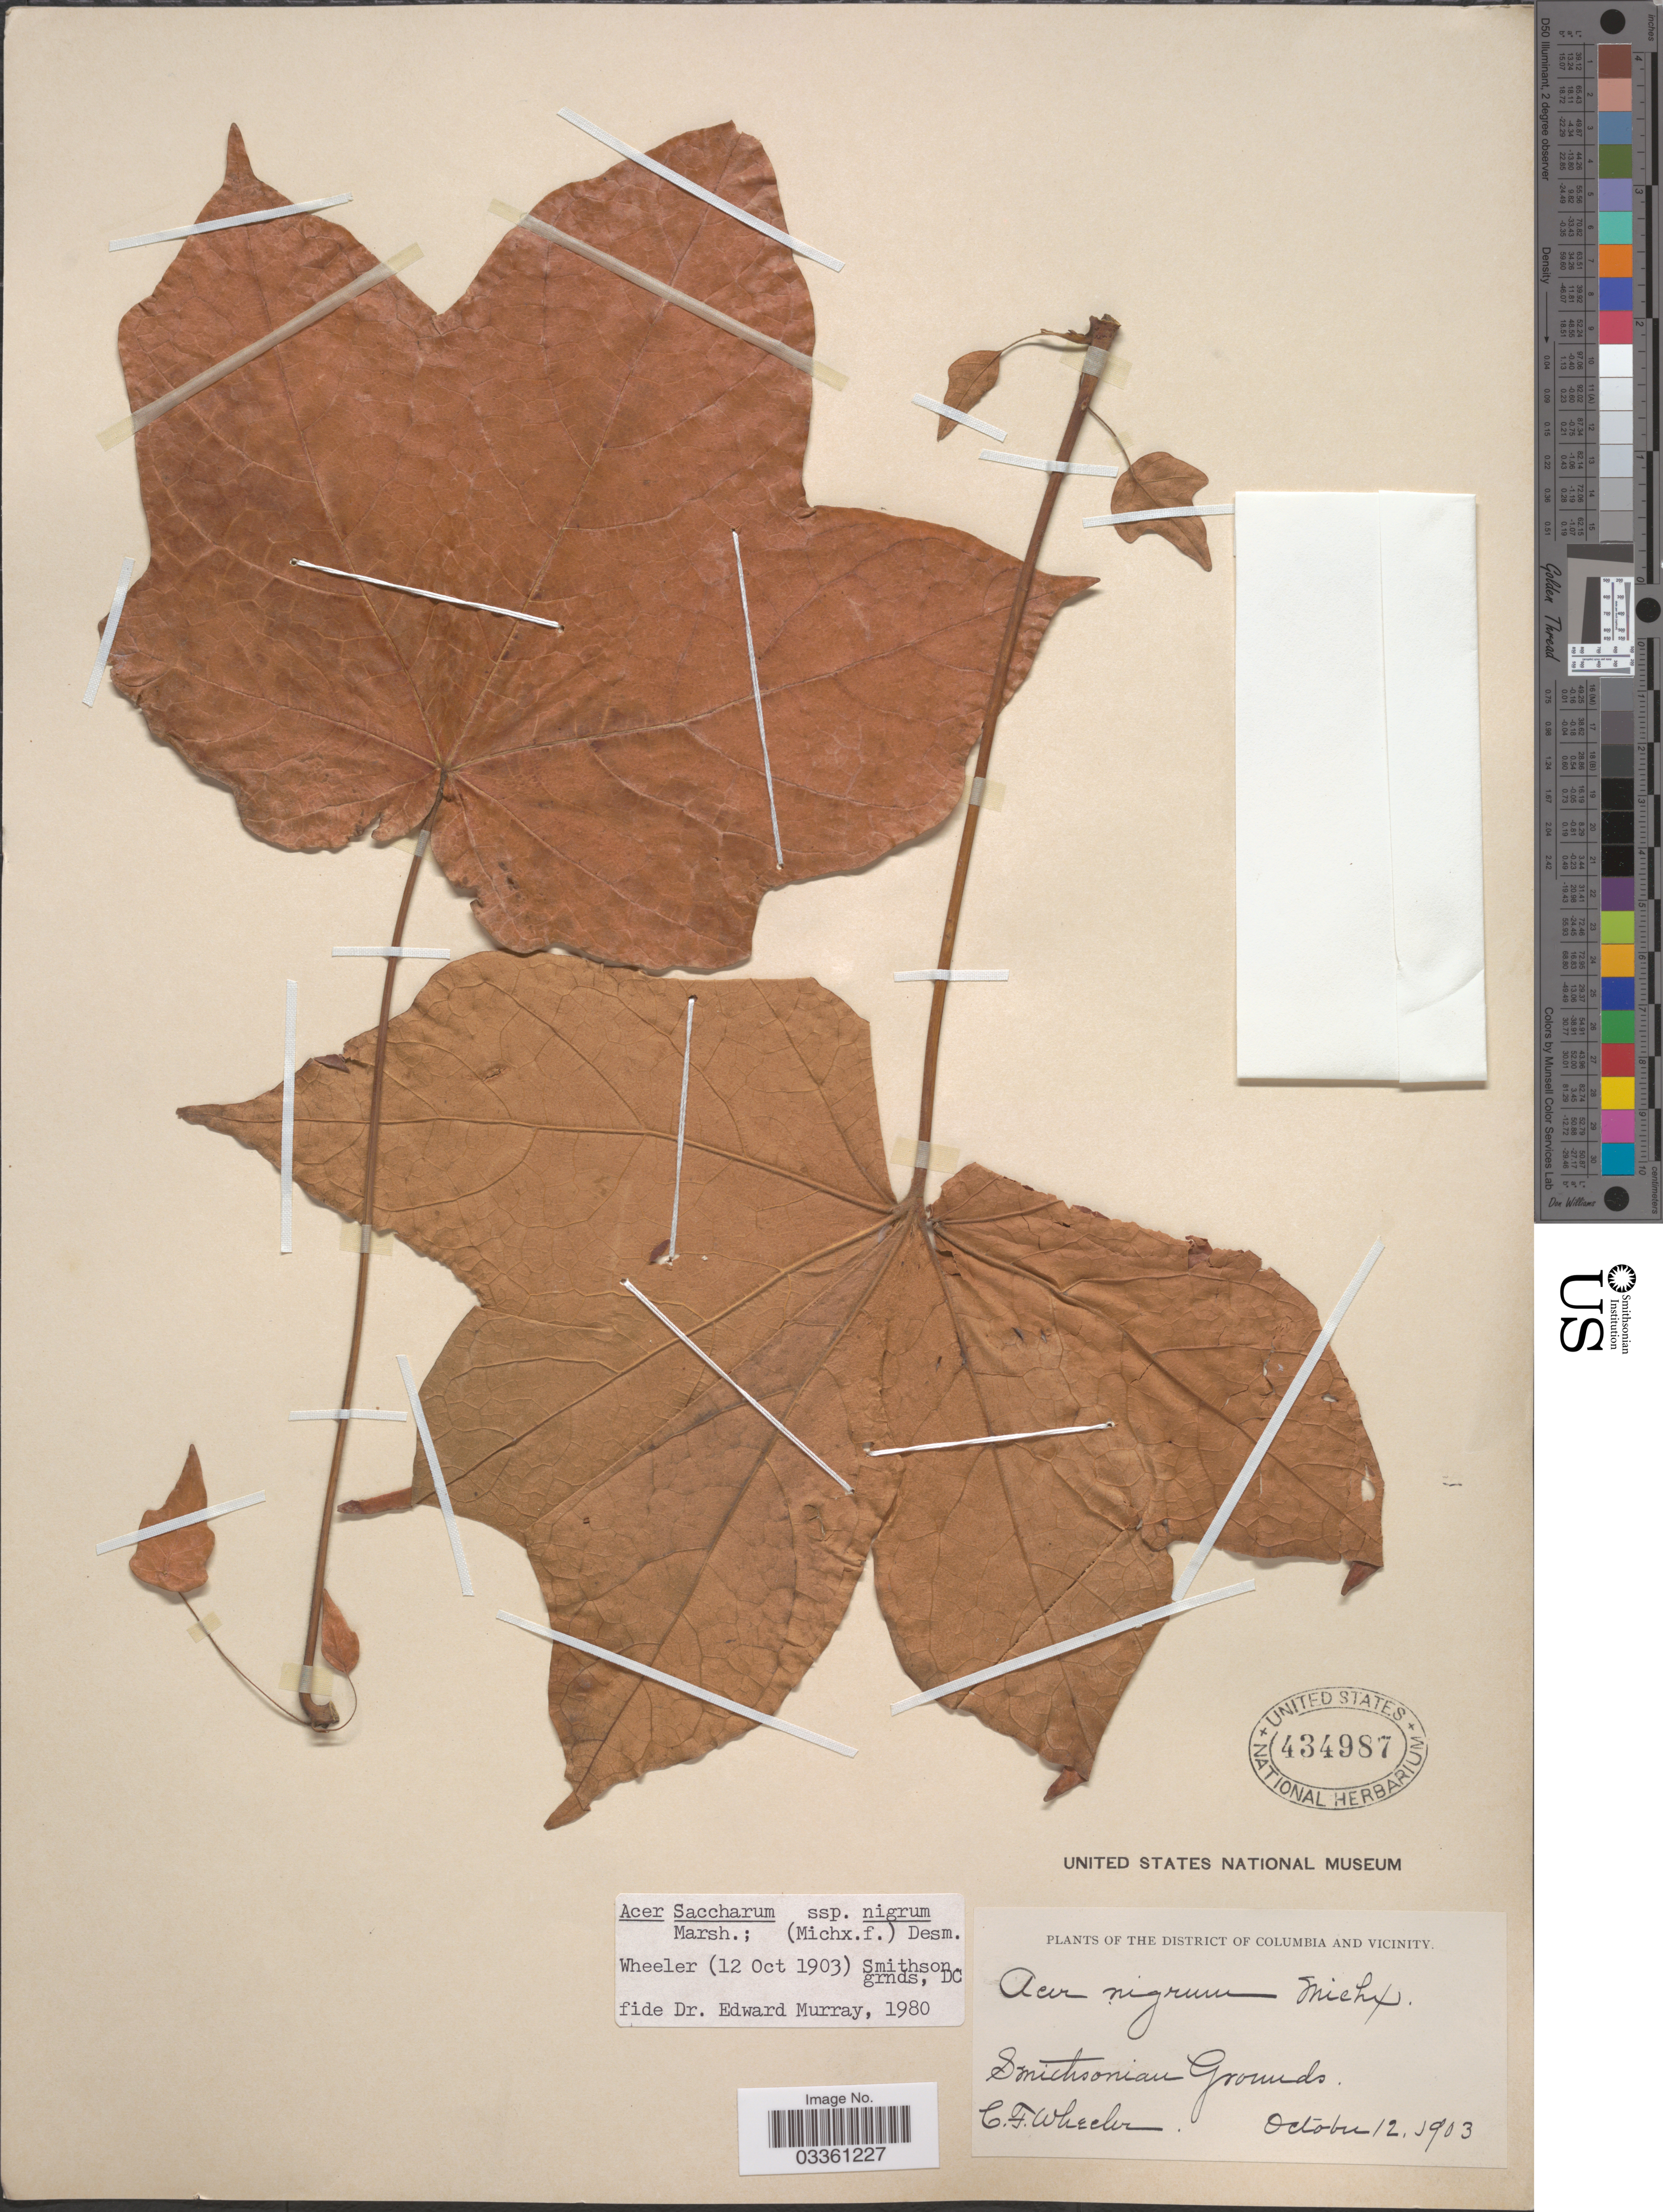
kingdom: Plantae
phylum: Tracheophyta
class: Magnoliopsida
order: Sapindales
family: Sapindaceae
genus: Acer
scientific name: Acer saccharum subsp. nigrum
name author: (F. Michx.) Desmarais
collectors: C. Wheeler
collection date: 1903-10-12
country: United States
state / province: District of Columbia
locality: The District of Colombia and Vicinity. Smithsonian Grounds.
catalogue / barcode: US 434987